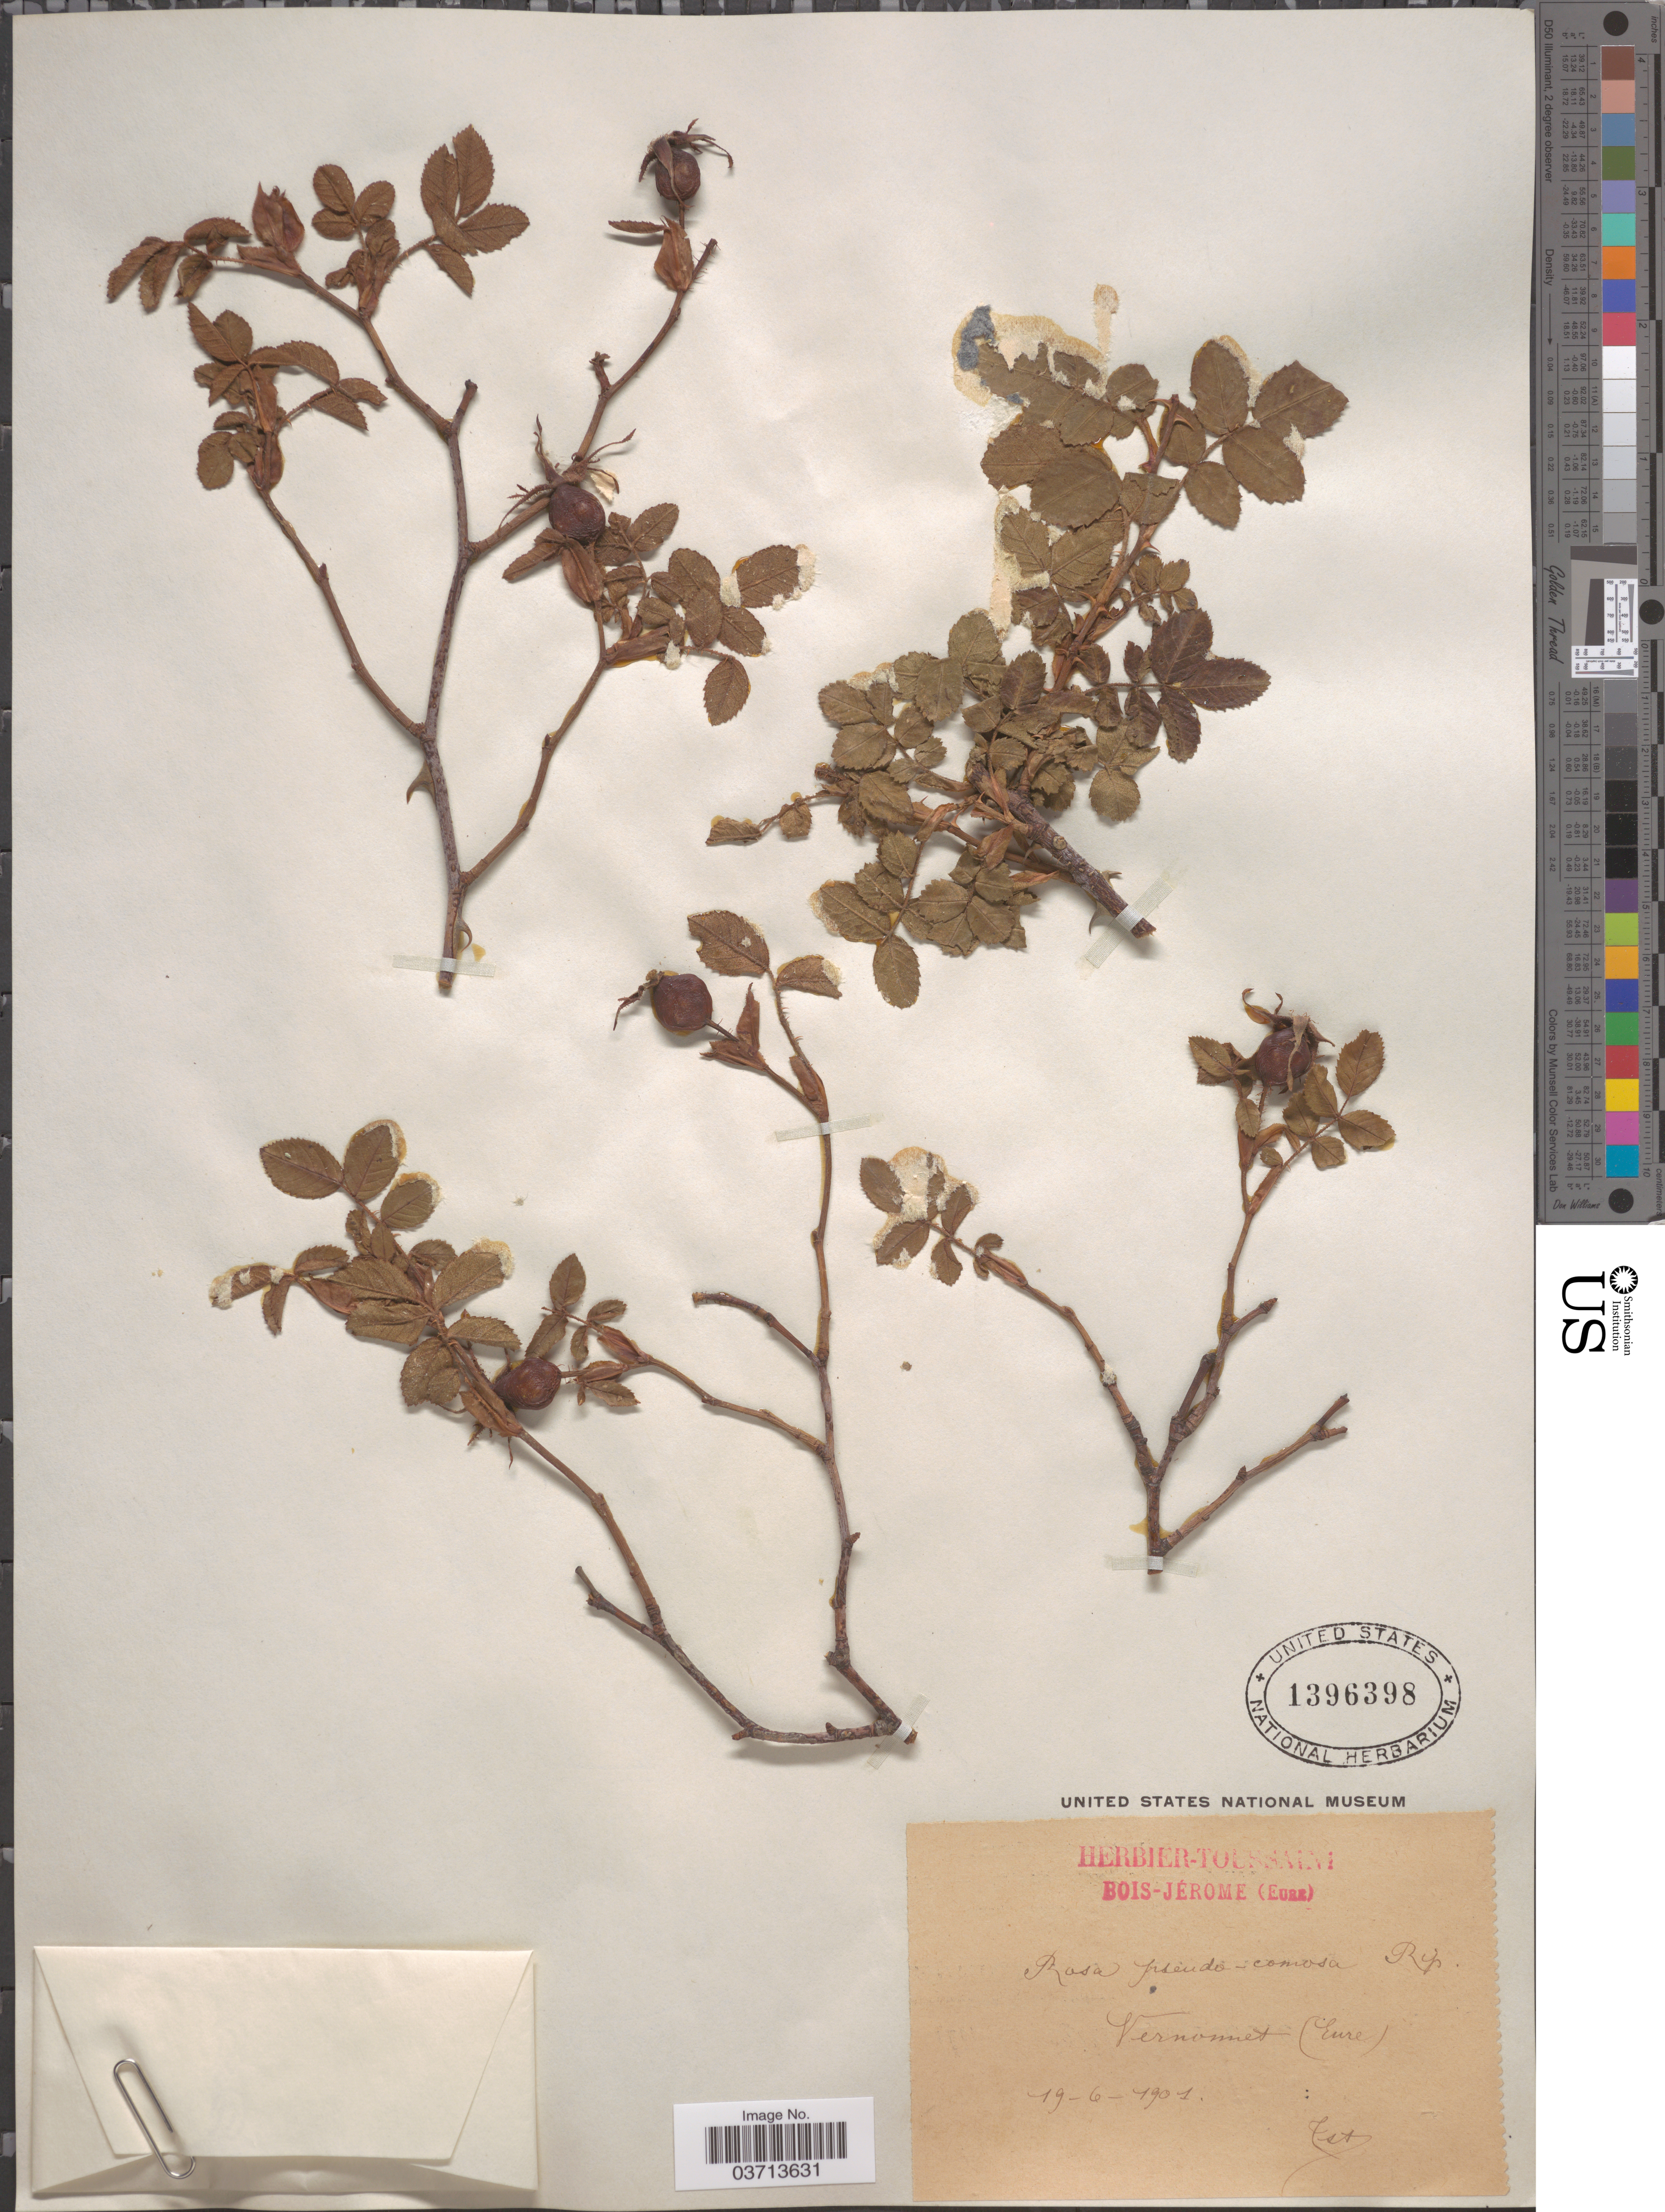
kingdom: Plantae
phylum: Tracheophyta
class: Magnoliopsida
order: Rosales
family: Rosaceae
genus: Rosa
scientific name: Rosa pseudocomosa Rip. ined.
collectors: -. Toussaint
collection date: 1901-06-19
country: France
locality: Vernonnet (Eure).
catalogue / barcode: US 1396398